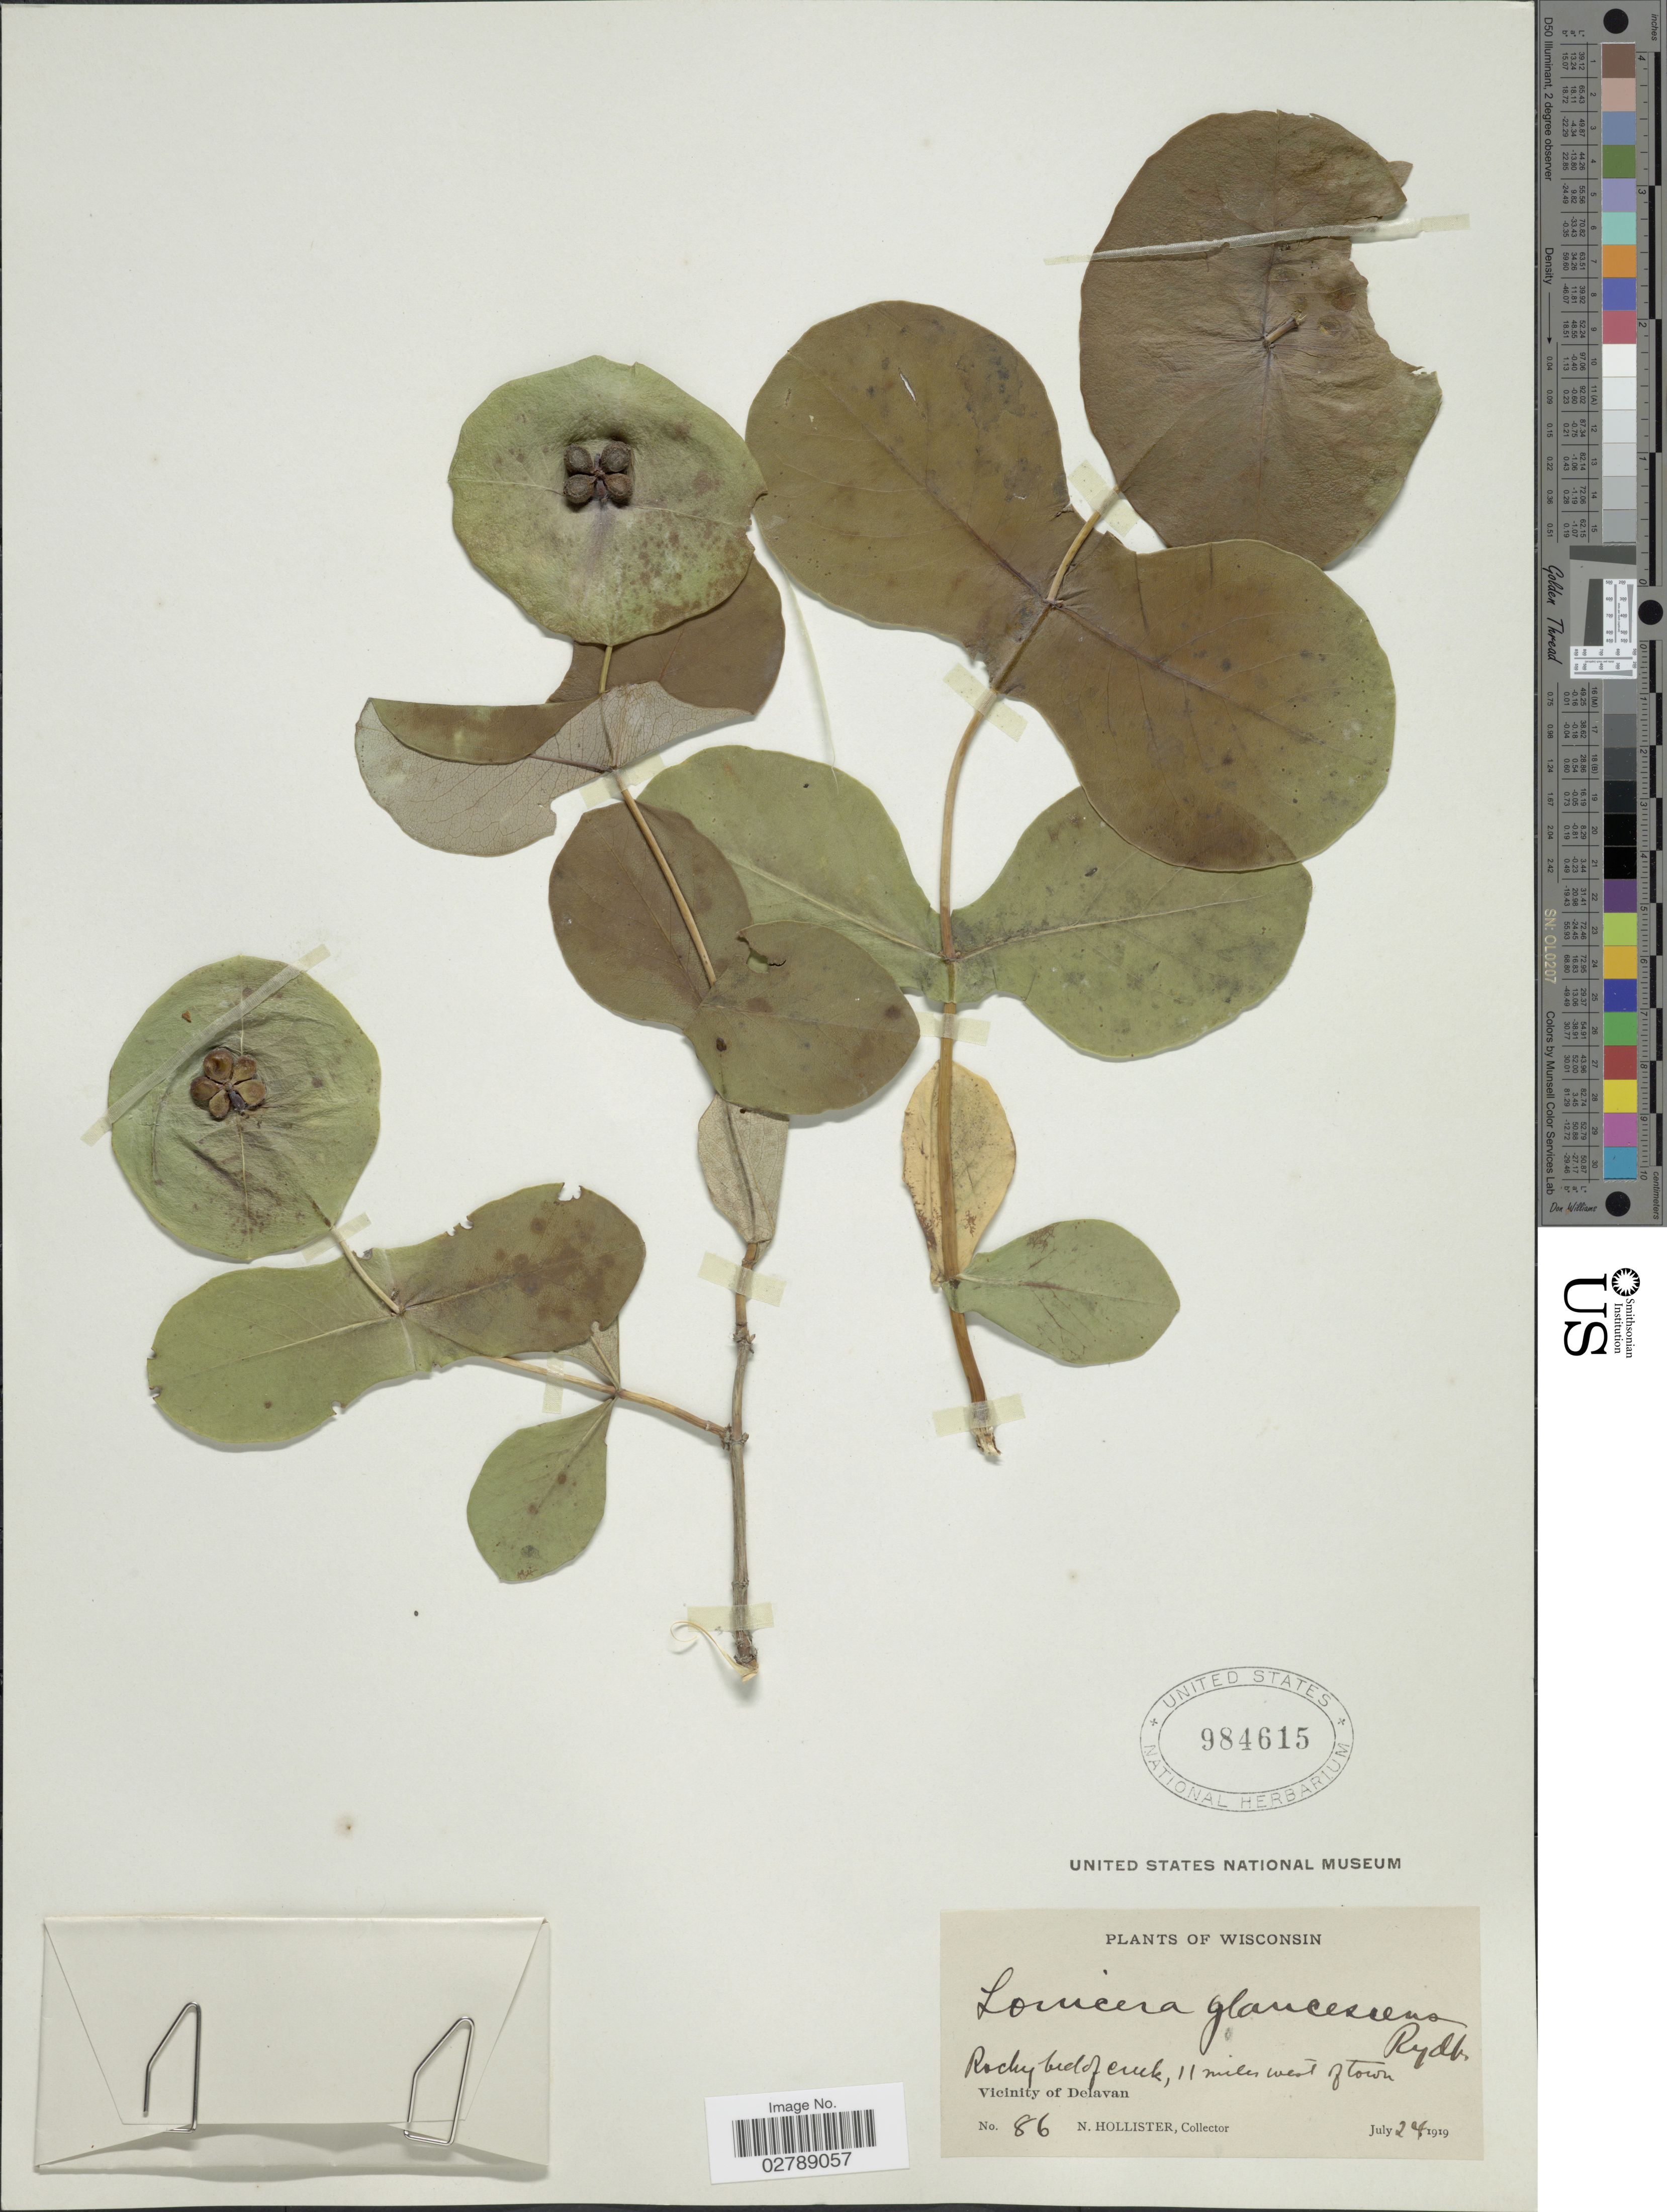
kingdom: Plantae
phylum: Tracheophyta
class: Magnoliopsida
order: Dipsacales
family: Caprifoliaceae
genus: Lonicera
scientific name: Lonicera dioica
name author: L.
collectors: N. Hollister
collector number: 86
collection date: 1919-07-24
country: United States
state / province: Wisconsin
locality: Rocky bed of Creek, 11 miles West of Town. Vicinity of Delavan.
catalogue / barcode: US 984615